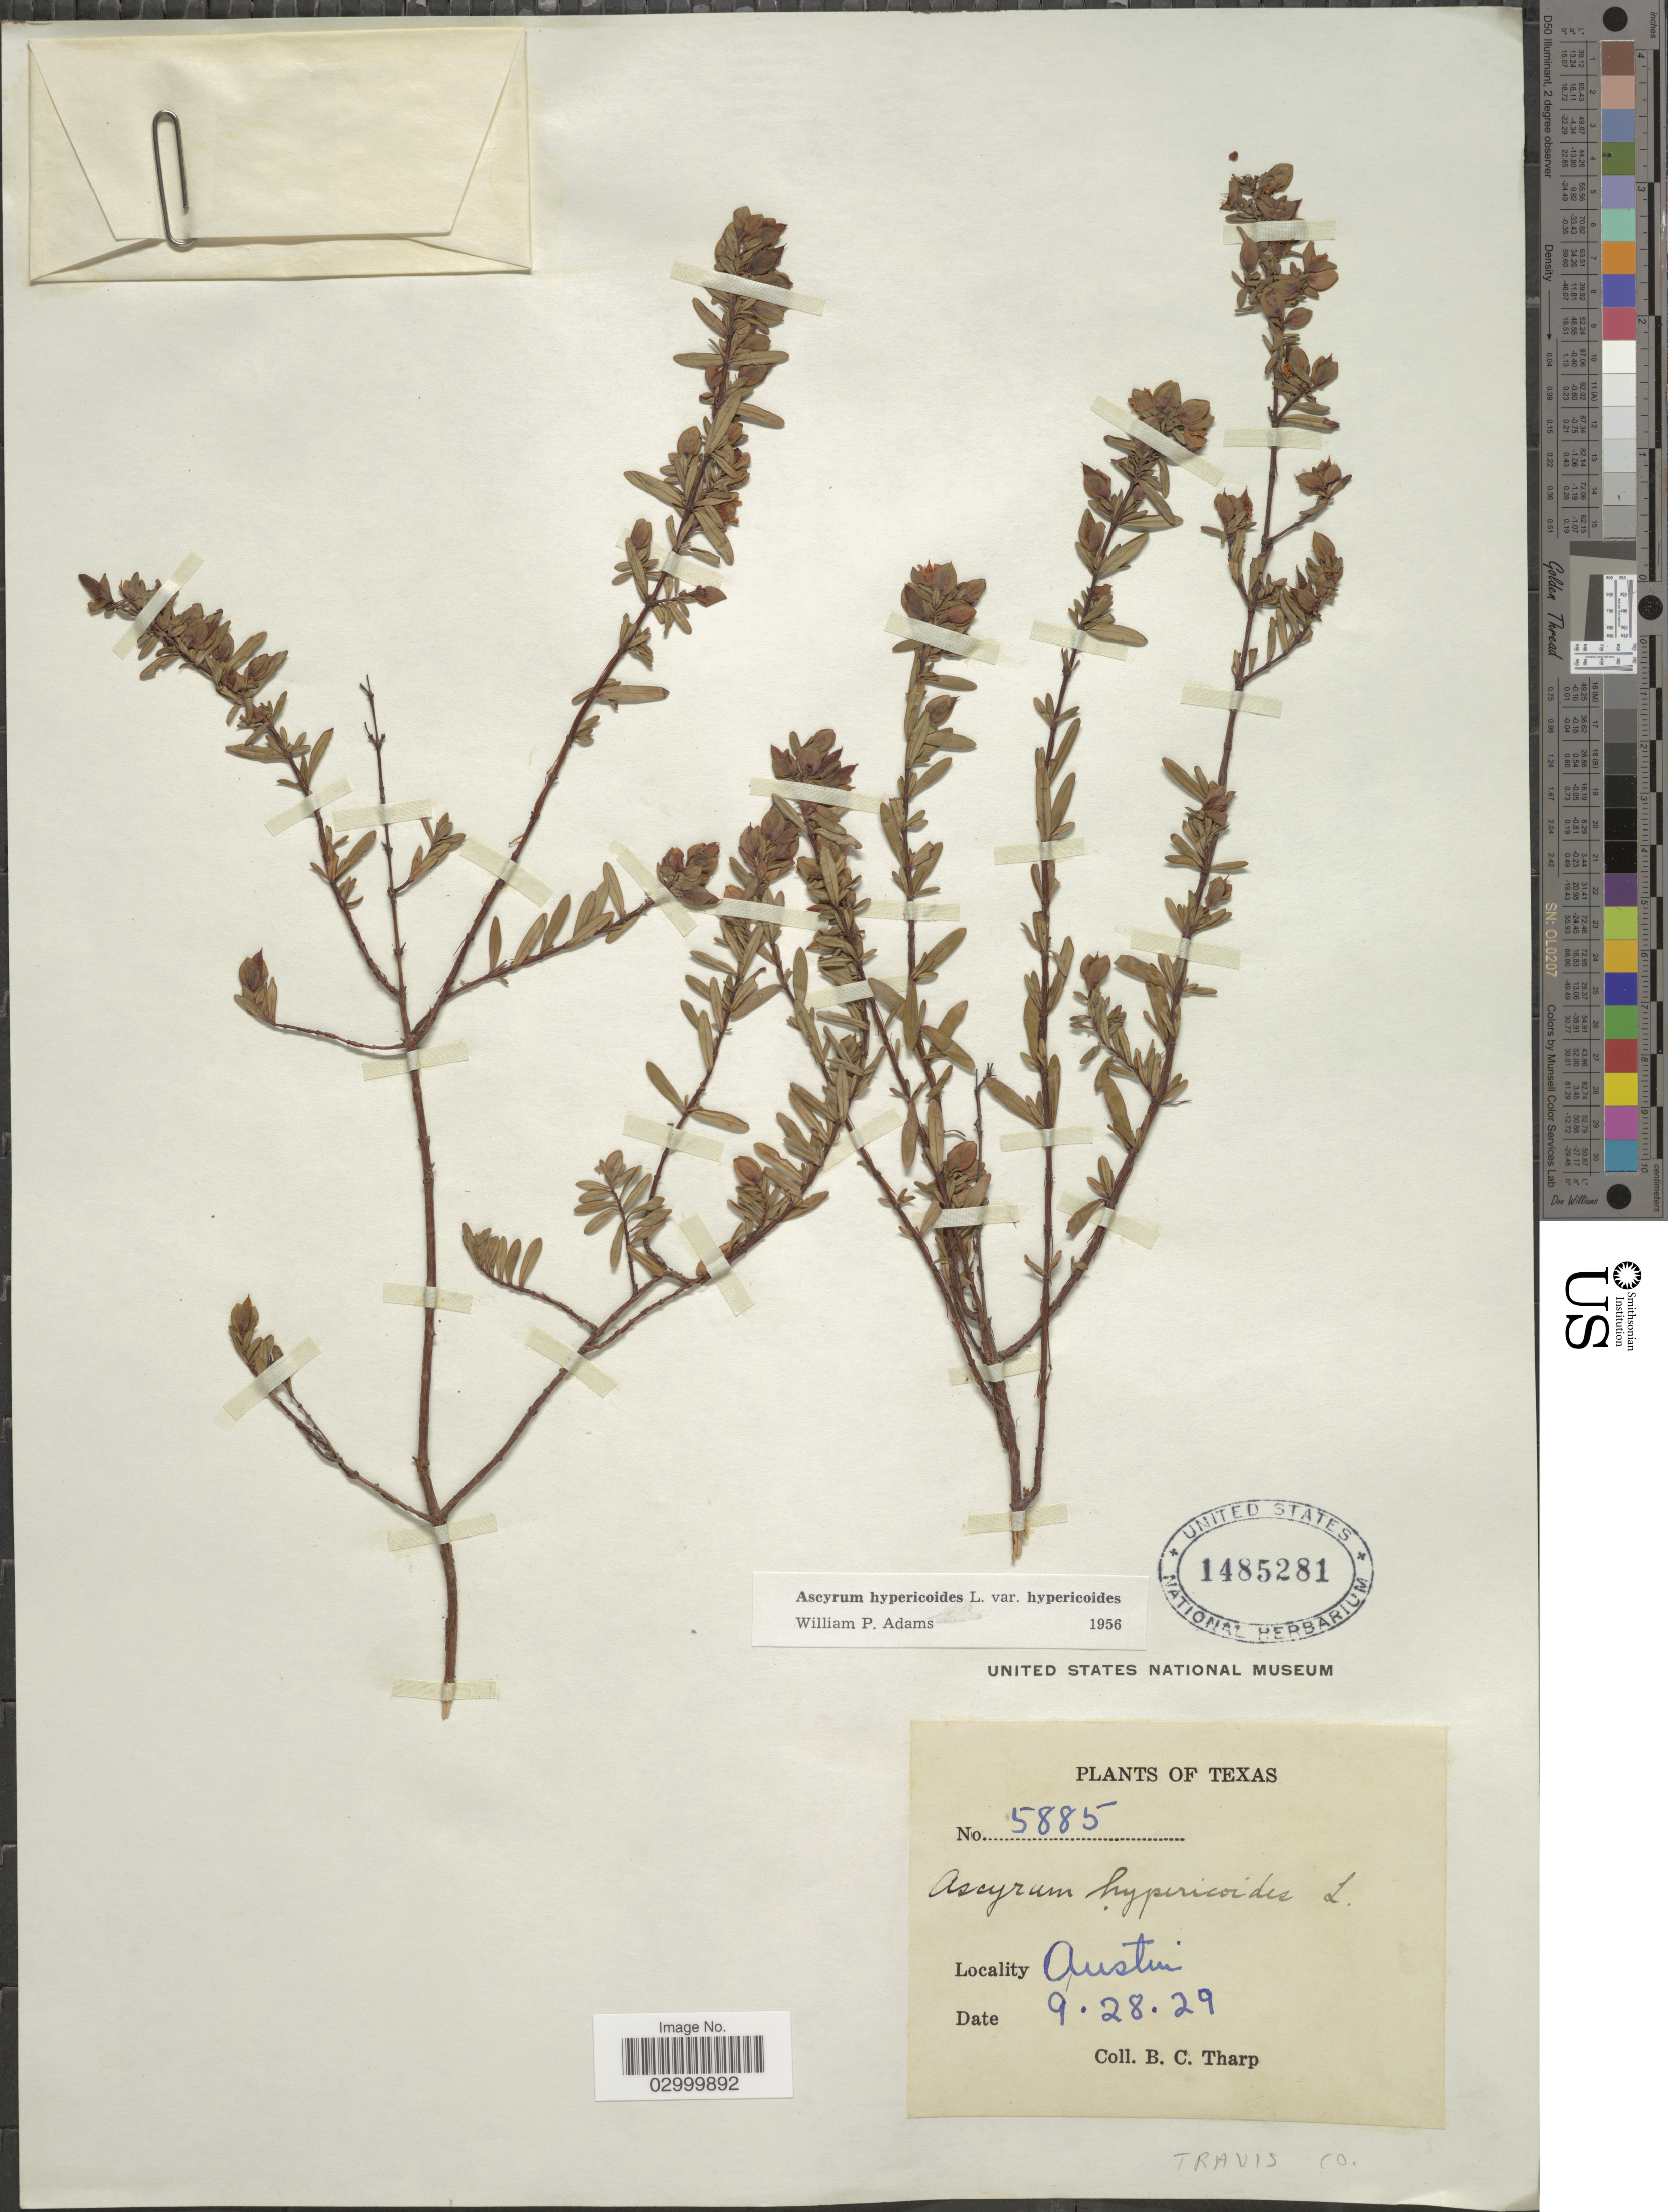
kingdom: Plantae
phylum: Tracheophyta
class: Magnoliopsida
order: Malpighiales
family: Hypericaceae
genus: Hypericum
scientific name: Hypericum hypericoides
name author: (L.) Crantz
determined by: Strong, Mark T., (BOT), Smithsonian Institution - National Museum of Natural History (UNITED STATES)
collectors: B. C. Tharp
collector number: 5885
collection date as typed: Transcribed d/m/y: 28/9/29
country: United States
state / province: Texas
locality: Austin. Travis Co.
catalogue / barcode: US 1485281